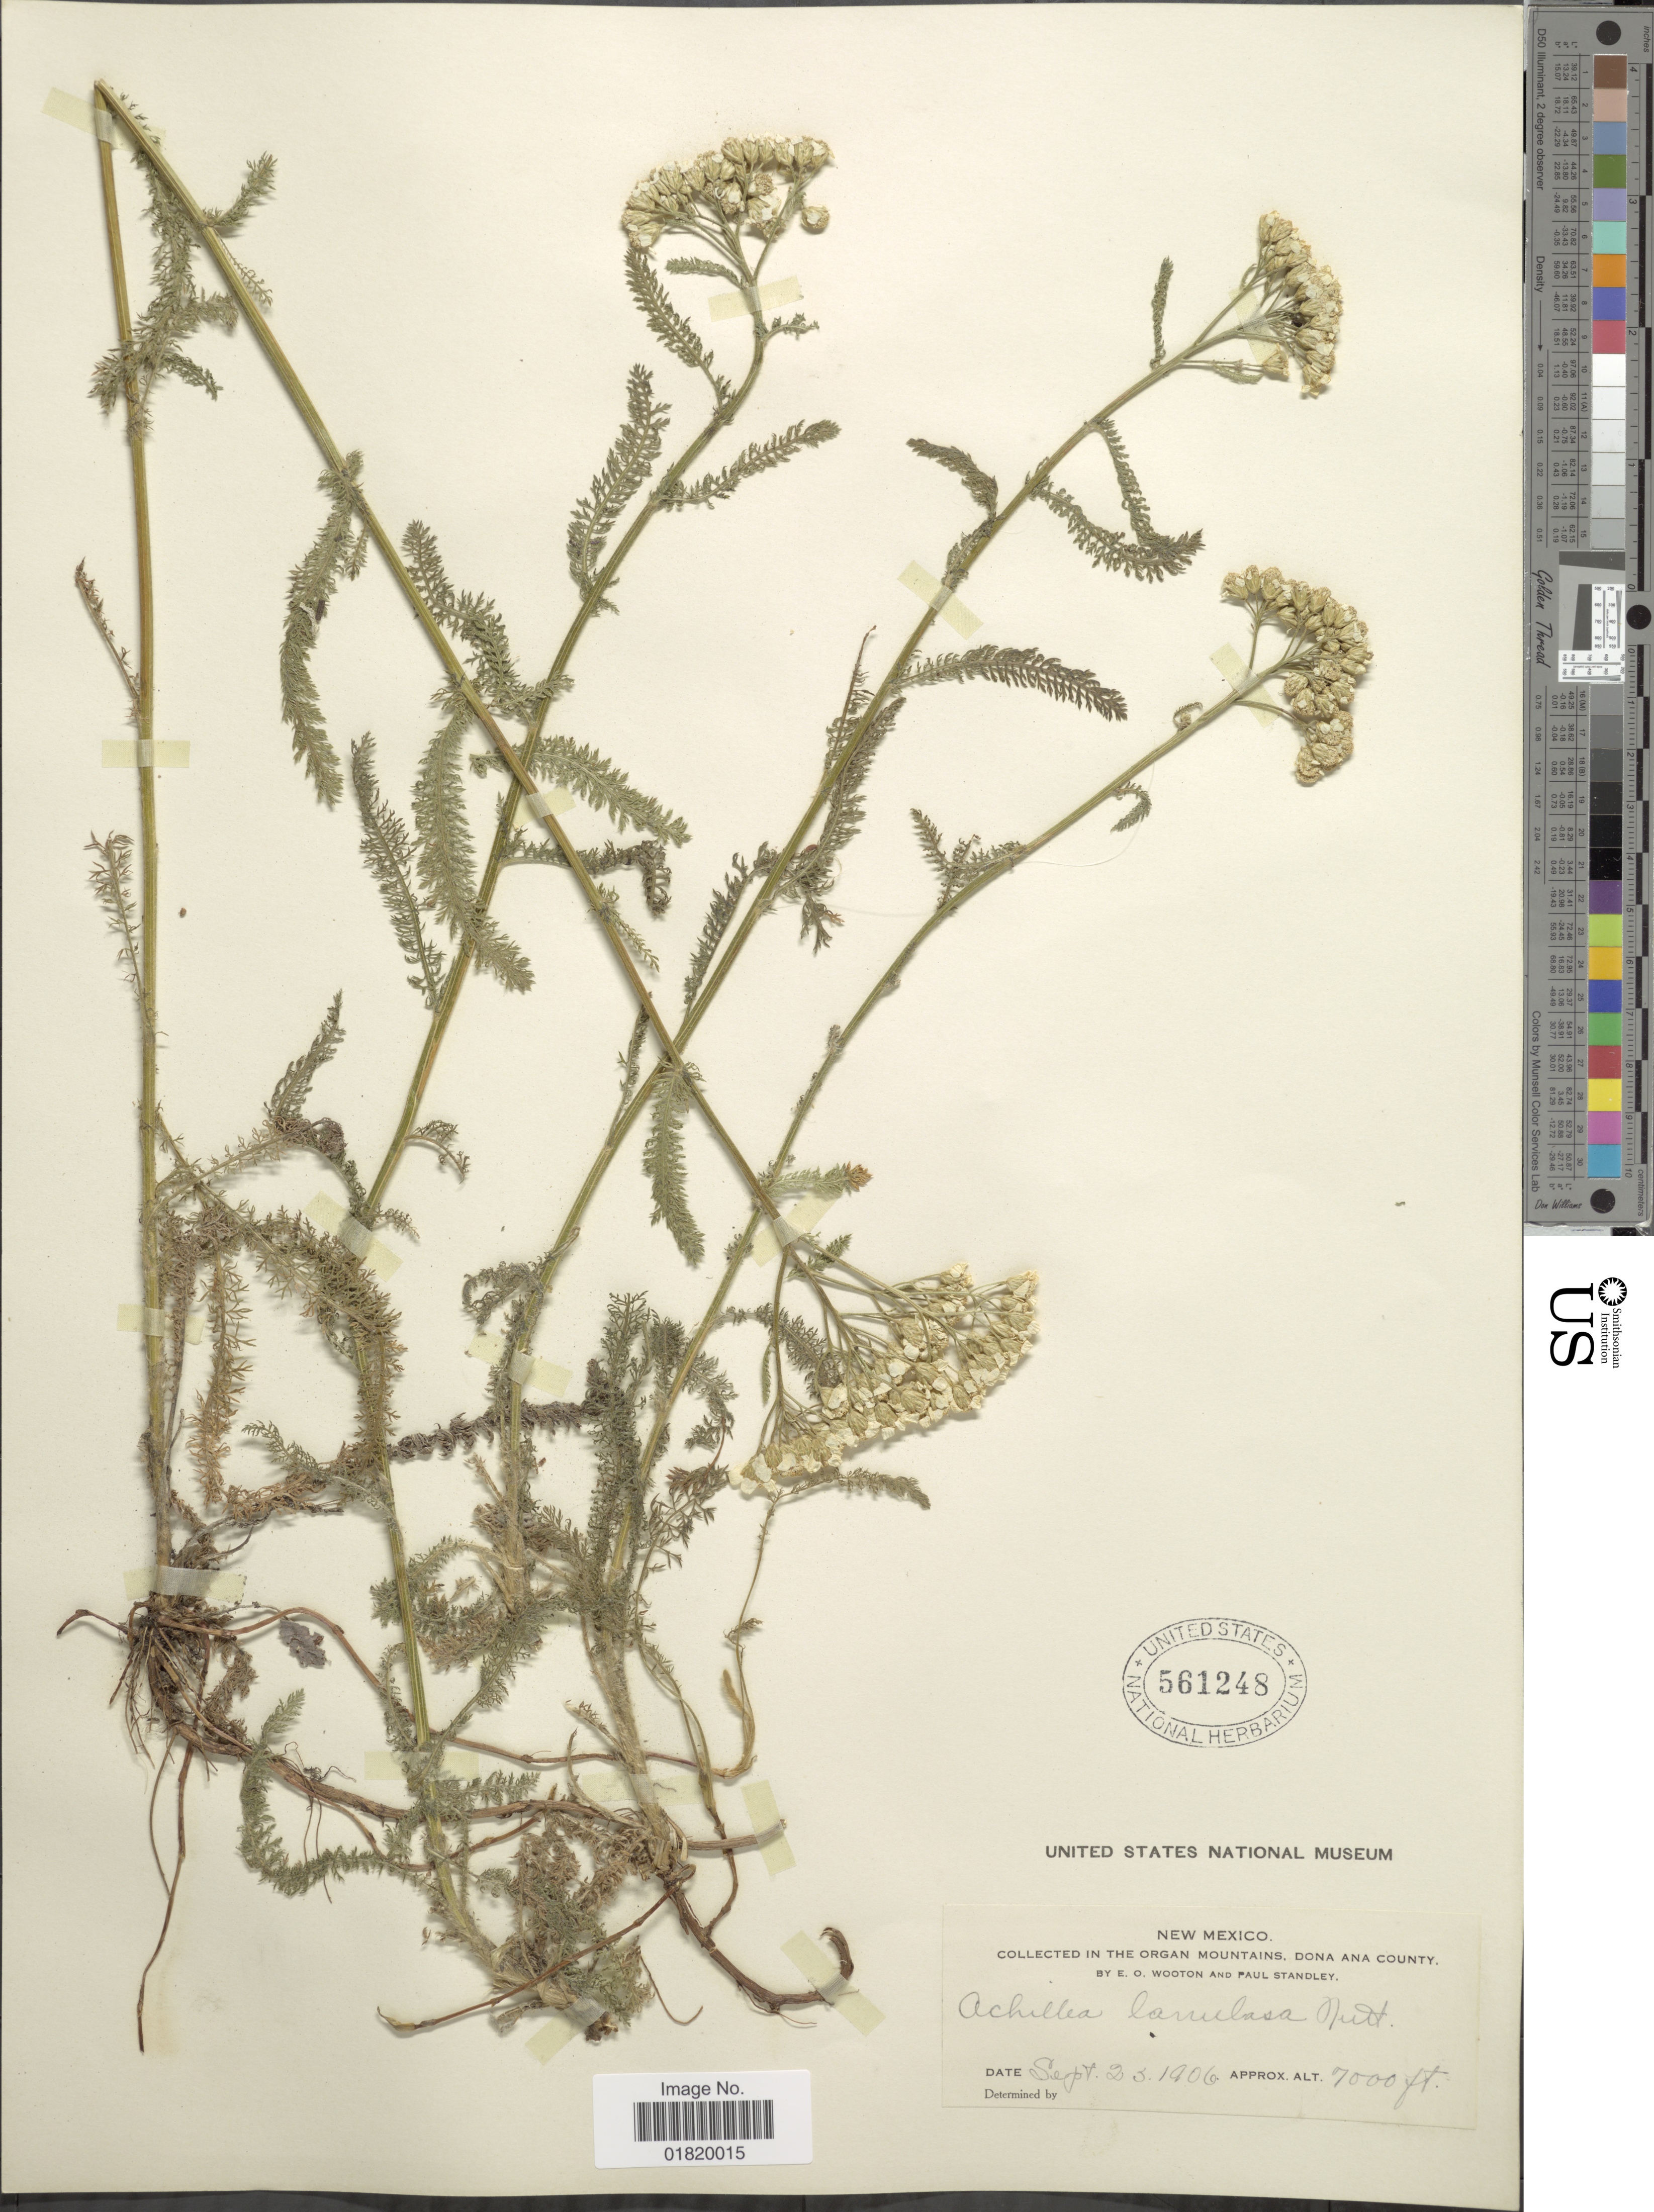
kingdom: Plantae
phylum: Tracheophyta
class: Magnoliopsida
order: Asterales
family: Asteraceae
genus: Achillea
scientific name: Achillea lanulosa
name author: Nutt.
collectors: E. O. Wooton & P. C. Standley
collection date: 1906-09-23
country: United States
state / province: New Mexico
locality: Organ Mountains, Dona Ana County.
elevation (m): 2134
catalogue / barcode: US 561248